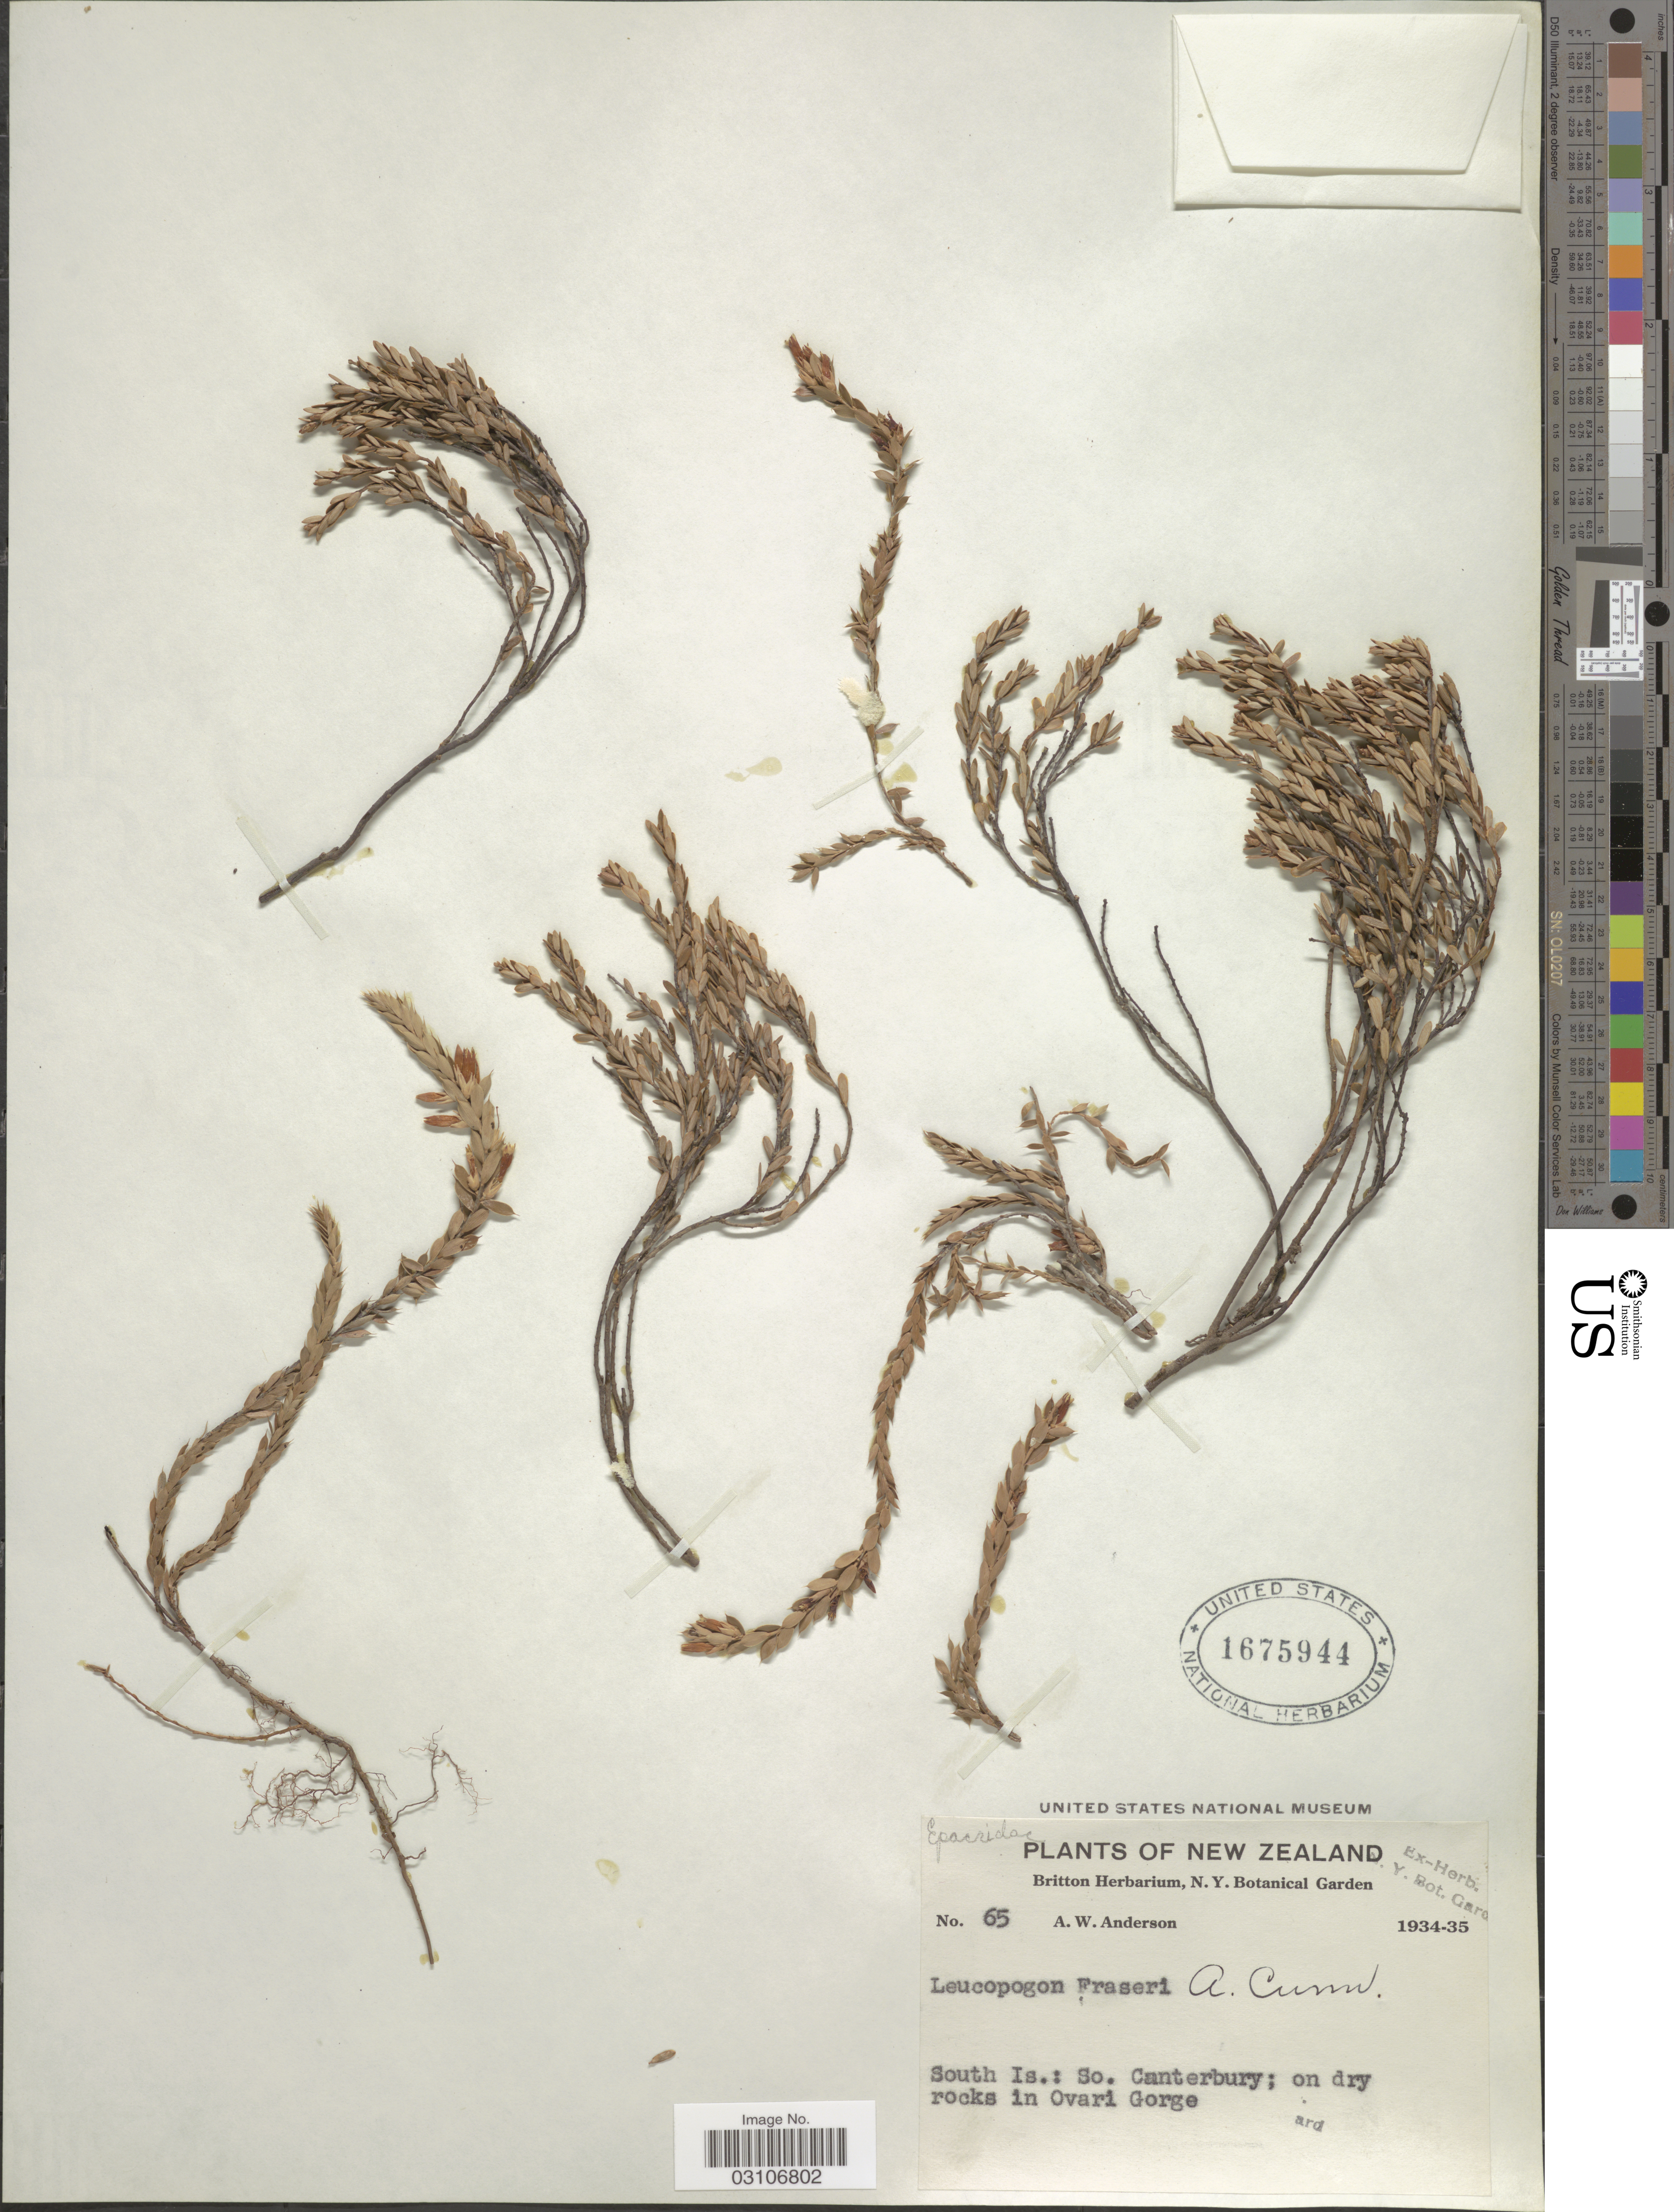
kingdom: Plantae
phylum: Tracheophyta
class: Magnoliopsida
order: Ericales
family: Ericaceae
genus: Leucopogon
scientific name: Leucopogon fraseri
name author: A. Cunn.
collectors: A. W. Anderson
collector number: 65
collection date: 1934/1935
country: New Zealand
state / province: Canterbury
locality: South Is.: So. Canterbury; on dry rocks in Ovari Gorge.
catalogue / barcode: US 1675944